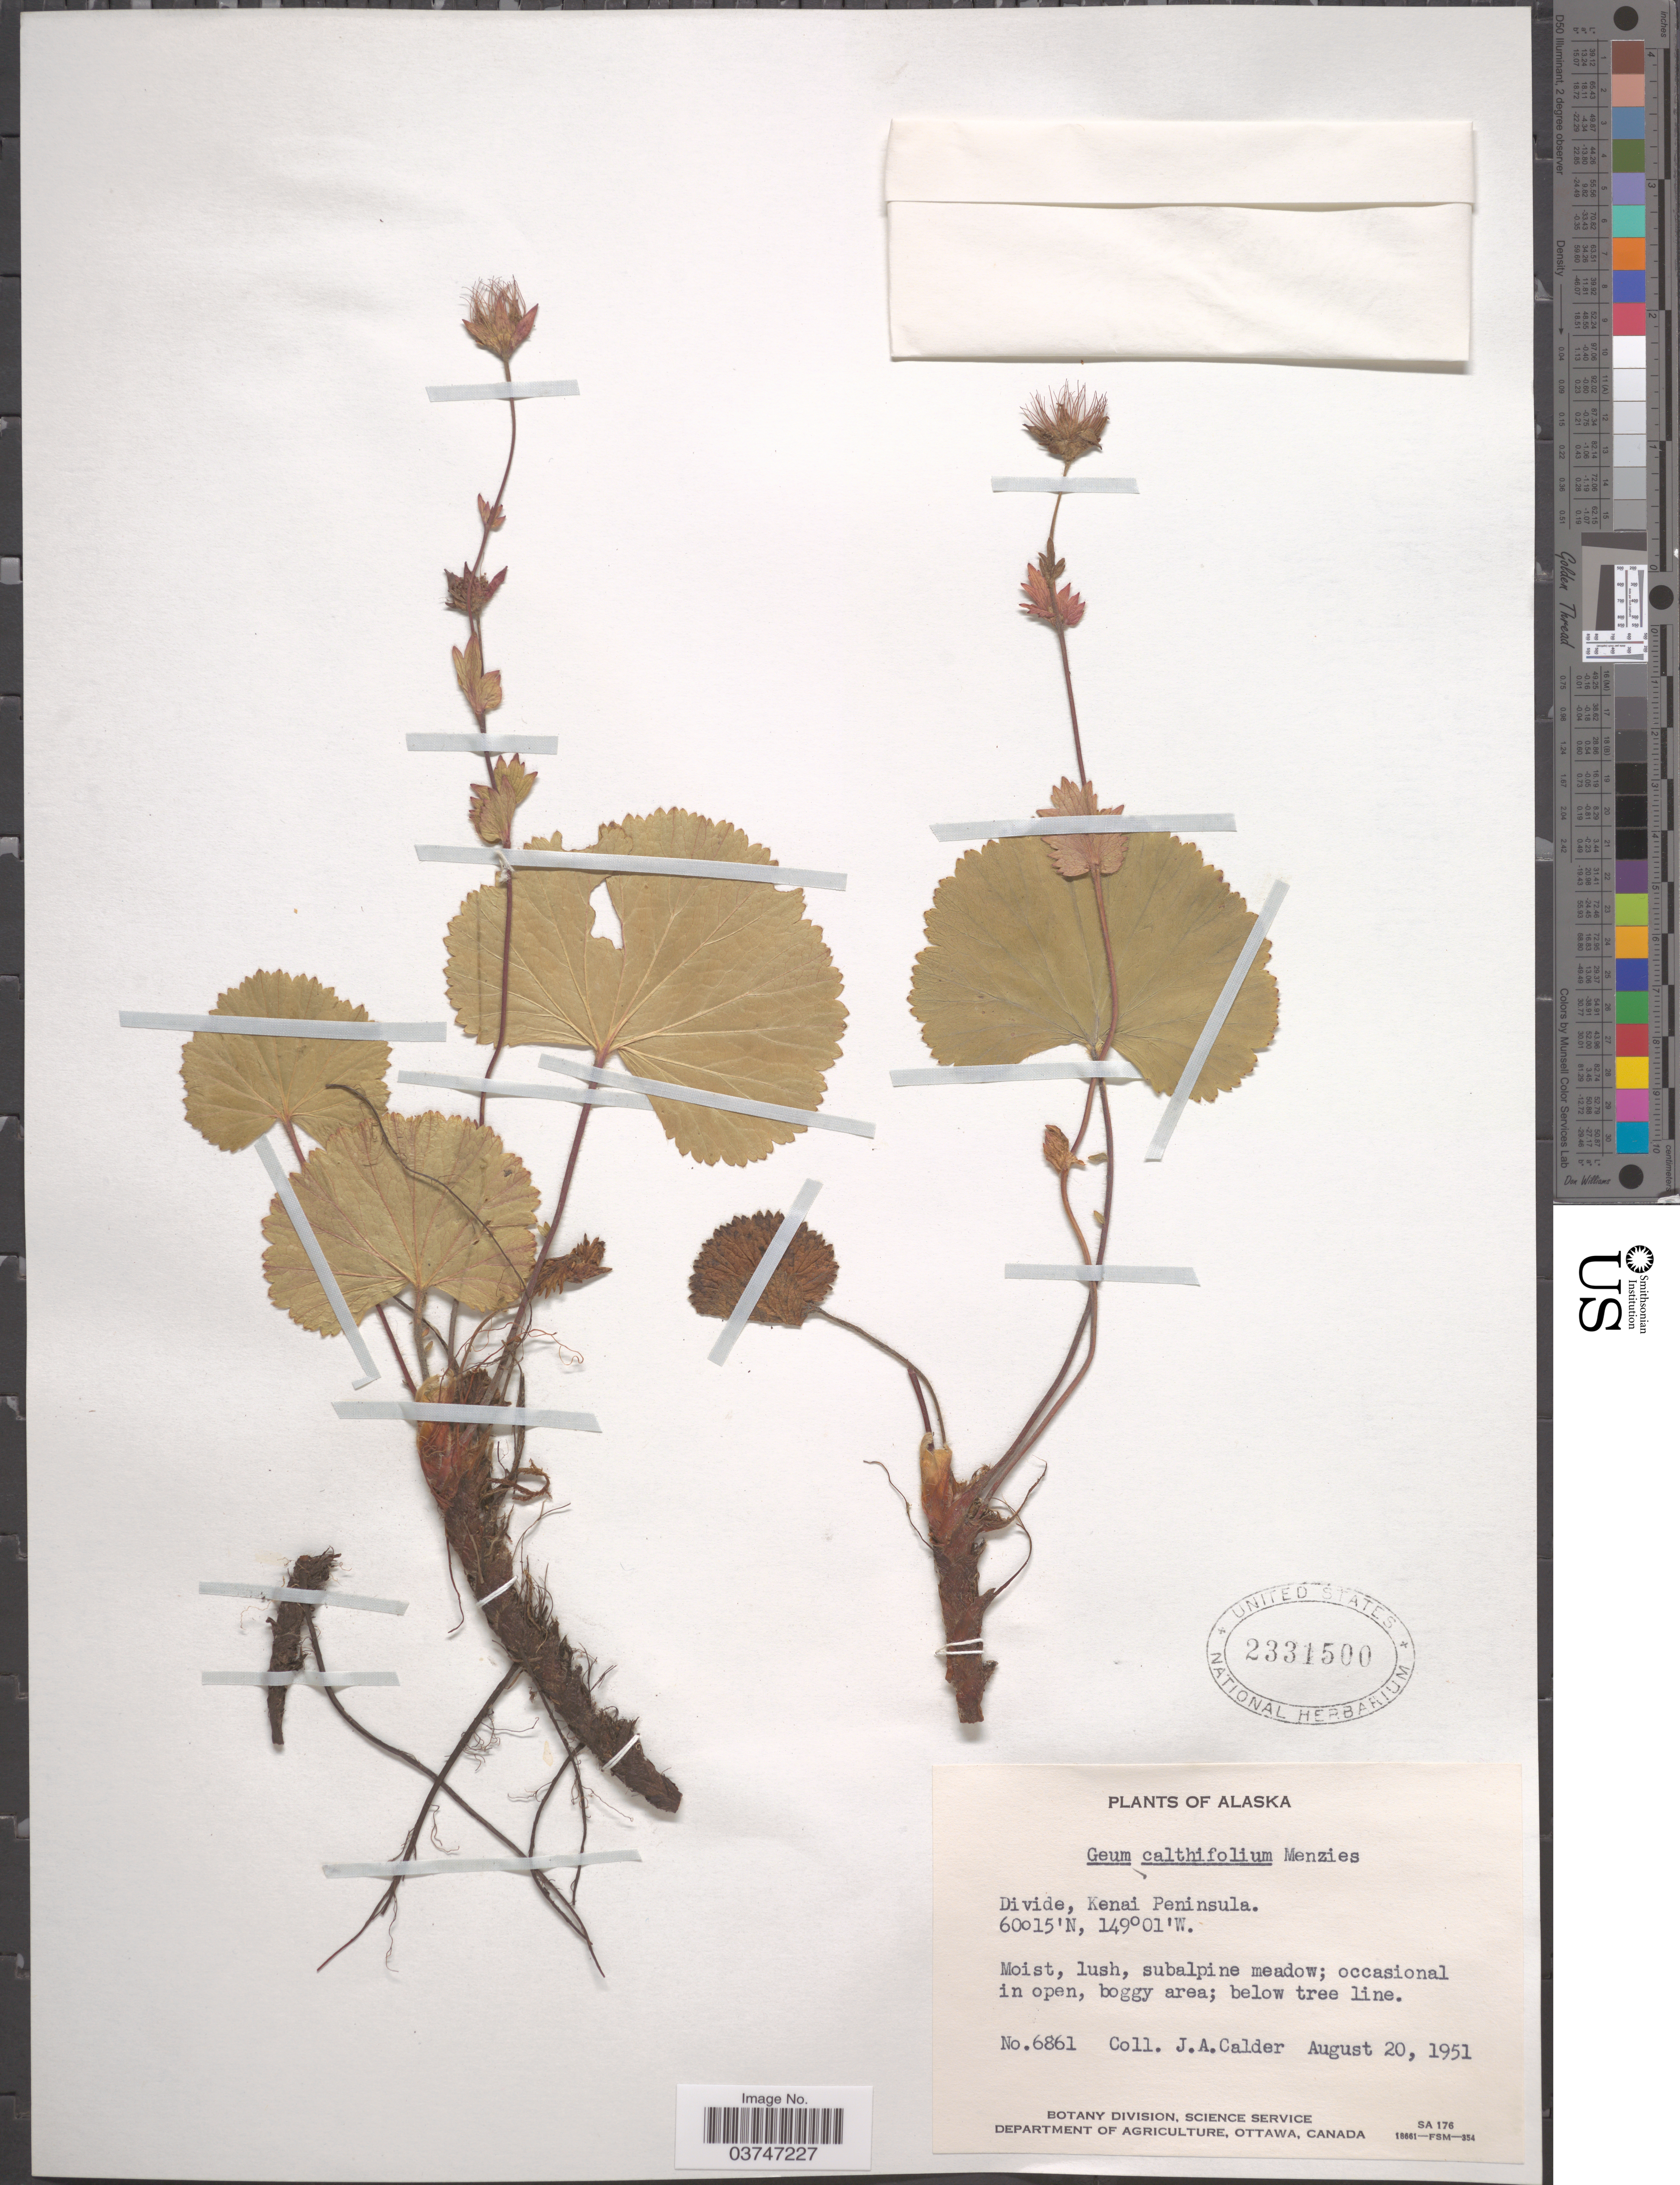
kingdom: Plantae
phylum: Tracheophyta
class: Magnoliopsida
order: Rosales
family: Rosaceae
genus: Geum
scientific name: Geum calthifolium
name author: Menzies ex Sm.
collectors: J. A. Calder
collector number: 6861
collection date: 1951-08-20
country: United States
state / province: Alaska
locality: Divide, Kenai Peninsula.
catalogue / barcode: US 2331500